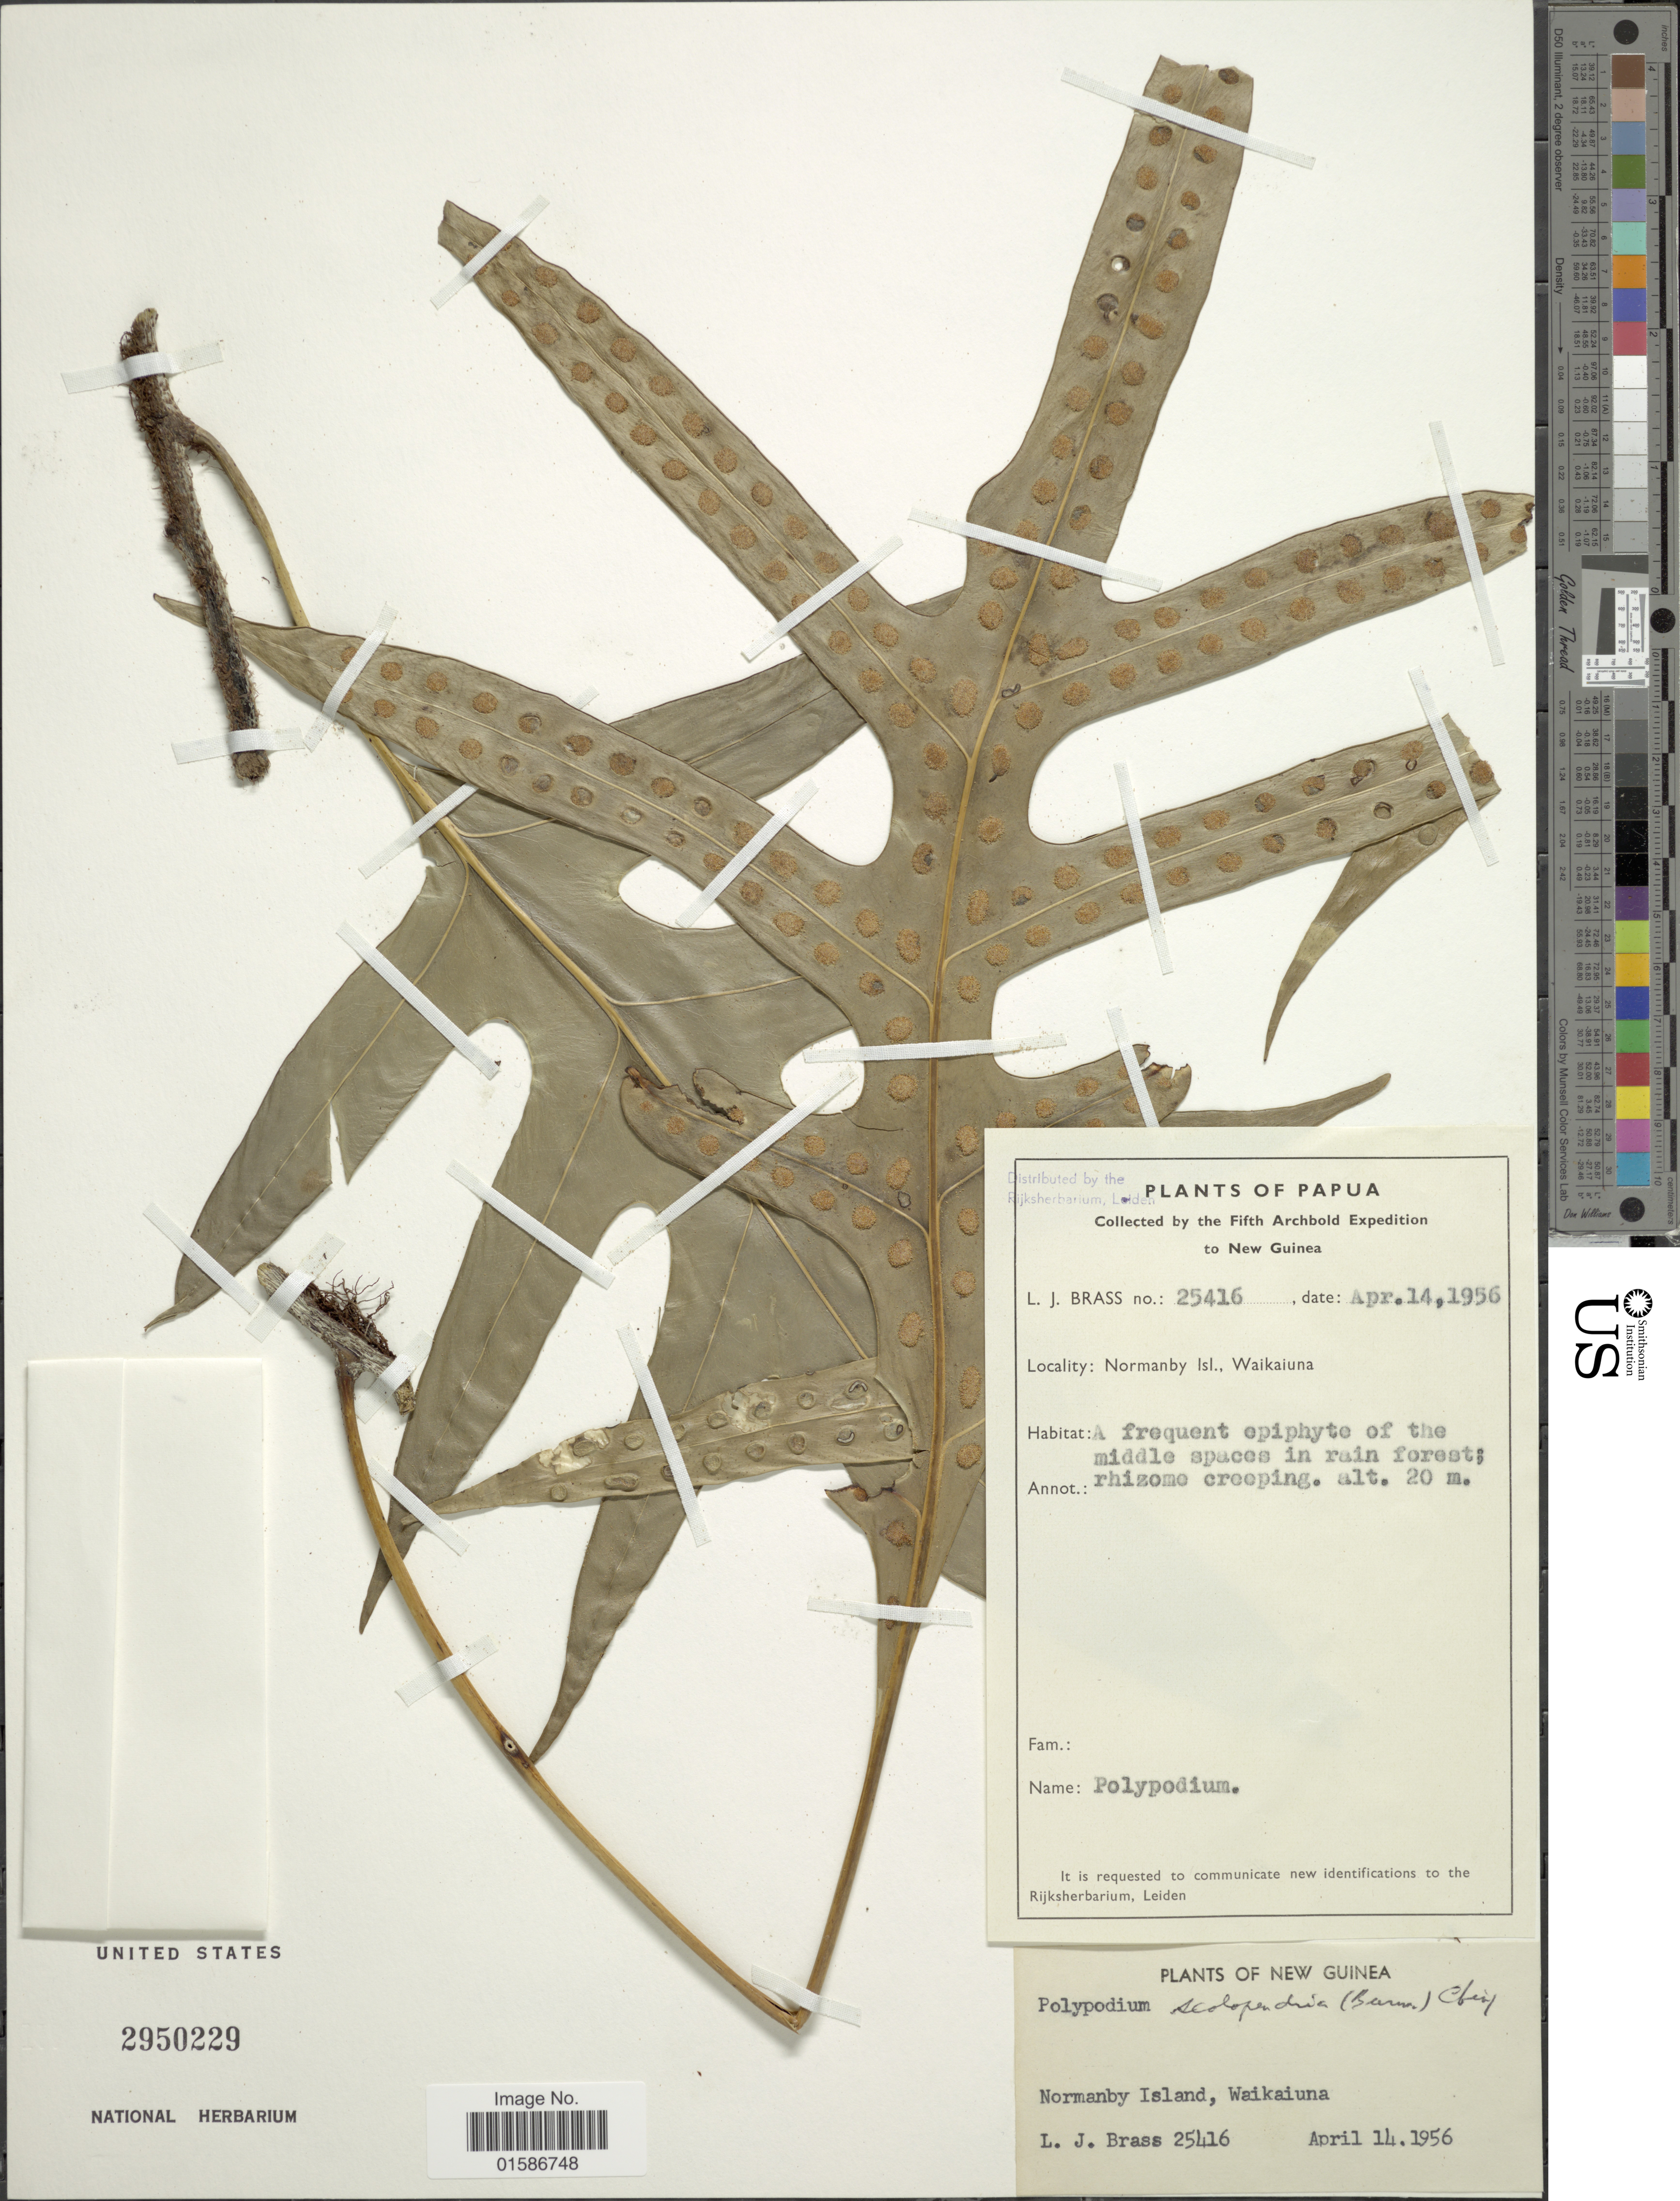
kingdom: Plantae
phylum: Tracheophyta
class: Polypodiopsida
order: Polypodiales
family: Polypodiaceae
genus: Microsorum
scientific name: Microsorum scolopendria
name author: (Burm. f.) Copel.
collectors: L. J. Brass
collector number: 25416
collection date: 1956-04-14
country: Papua New Guinea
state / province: Milne Bay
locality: Nomanby Isl., Waikaiuna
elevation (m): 20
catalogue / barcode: US 2950229